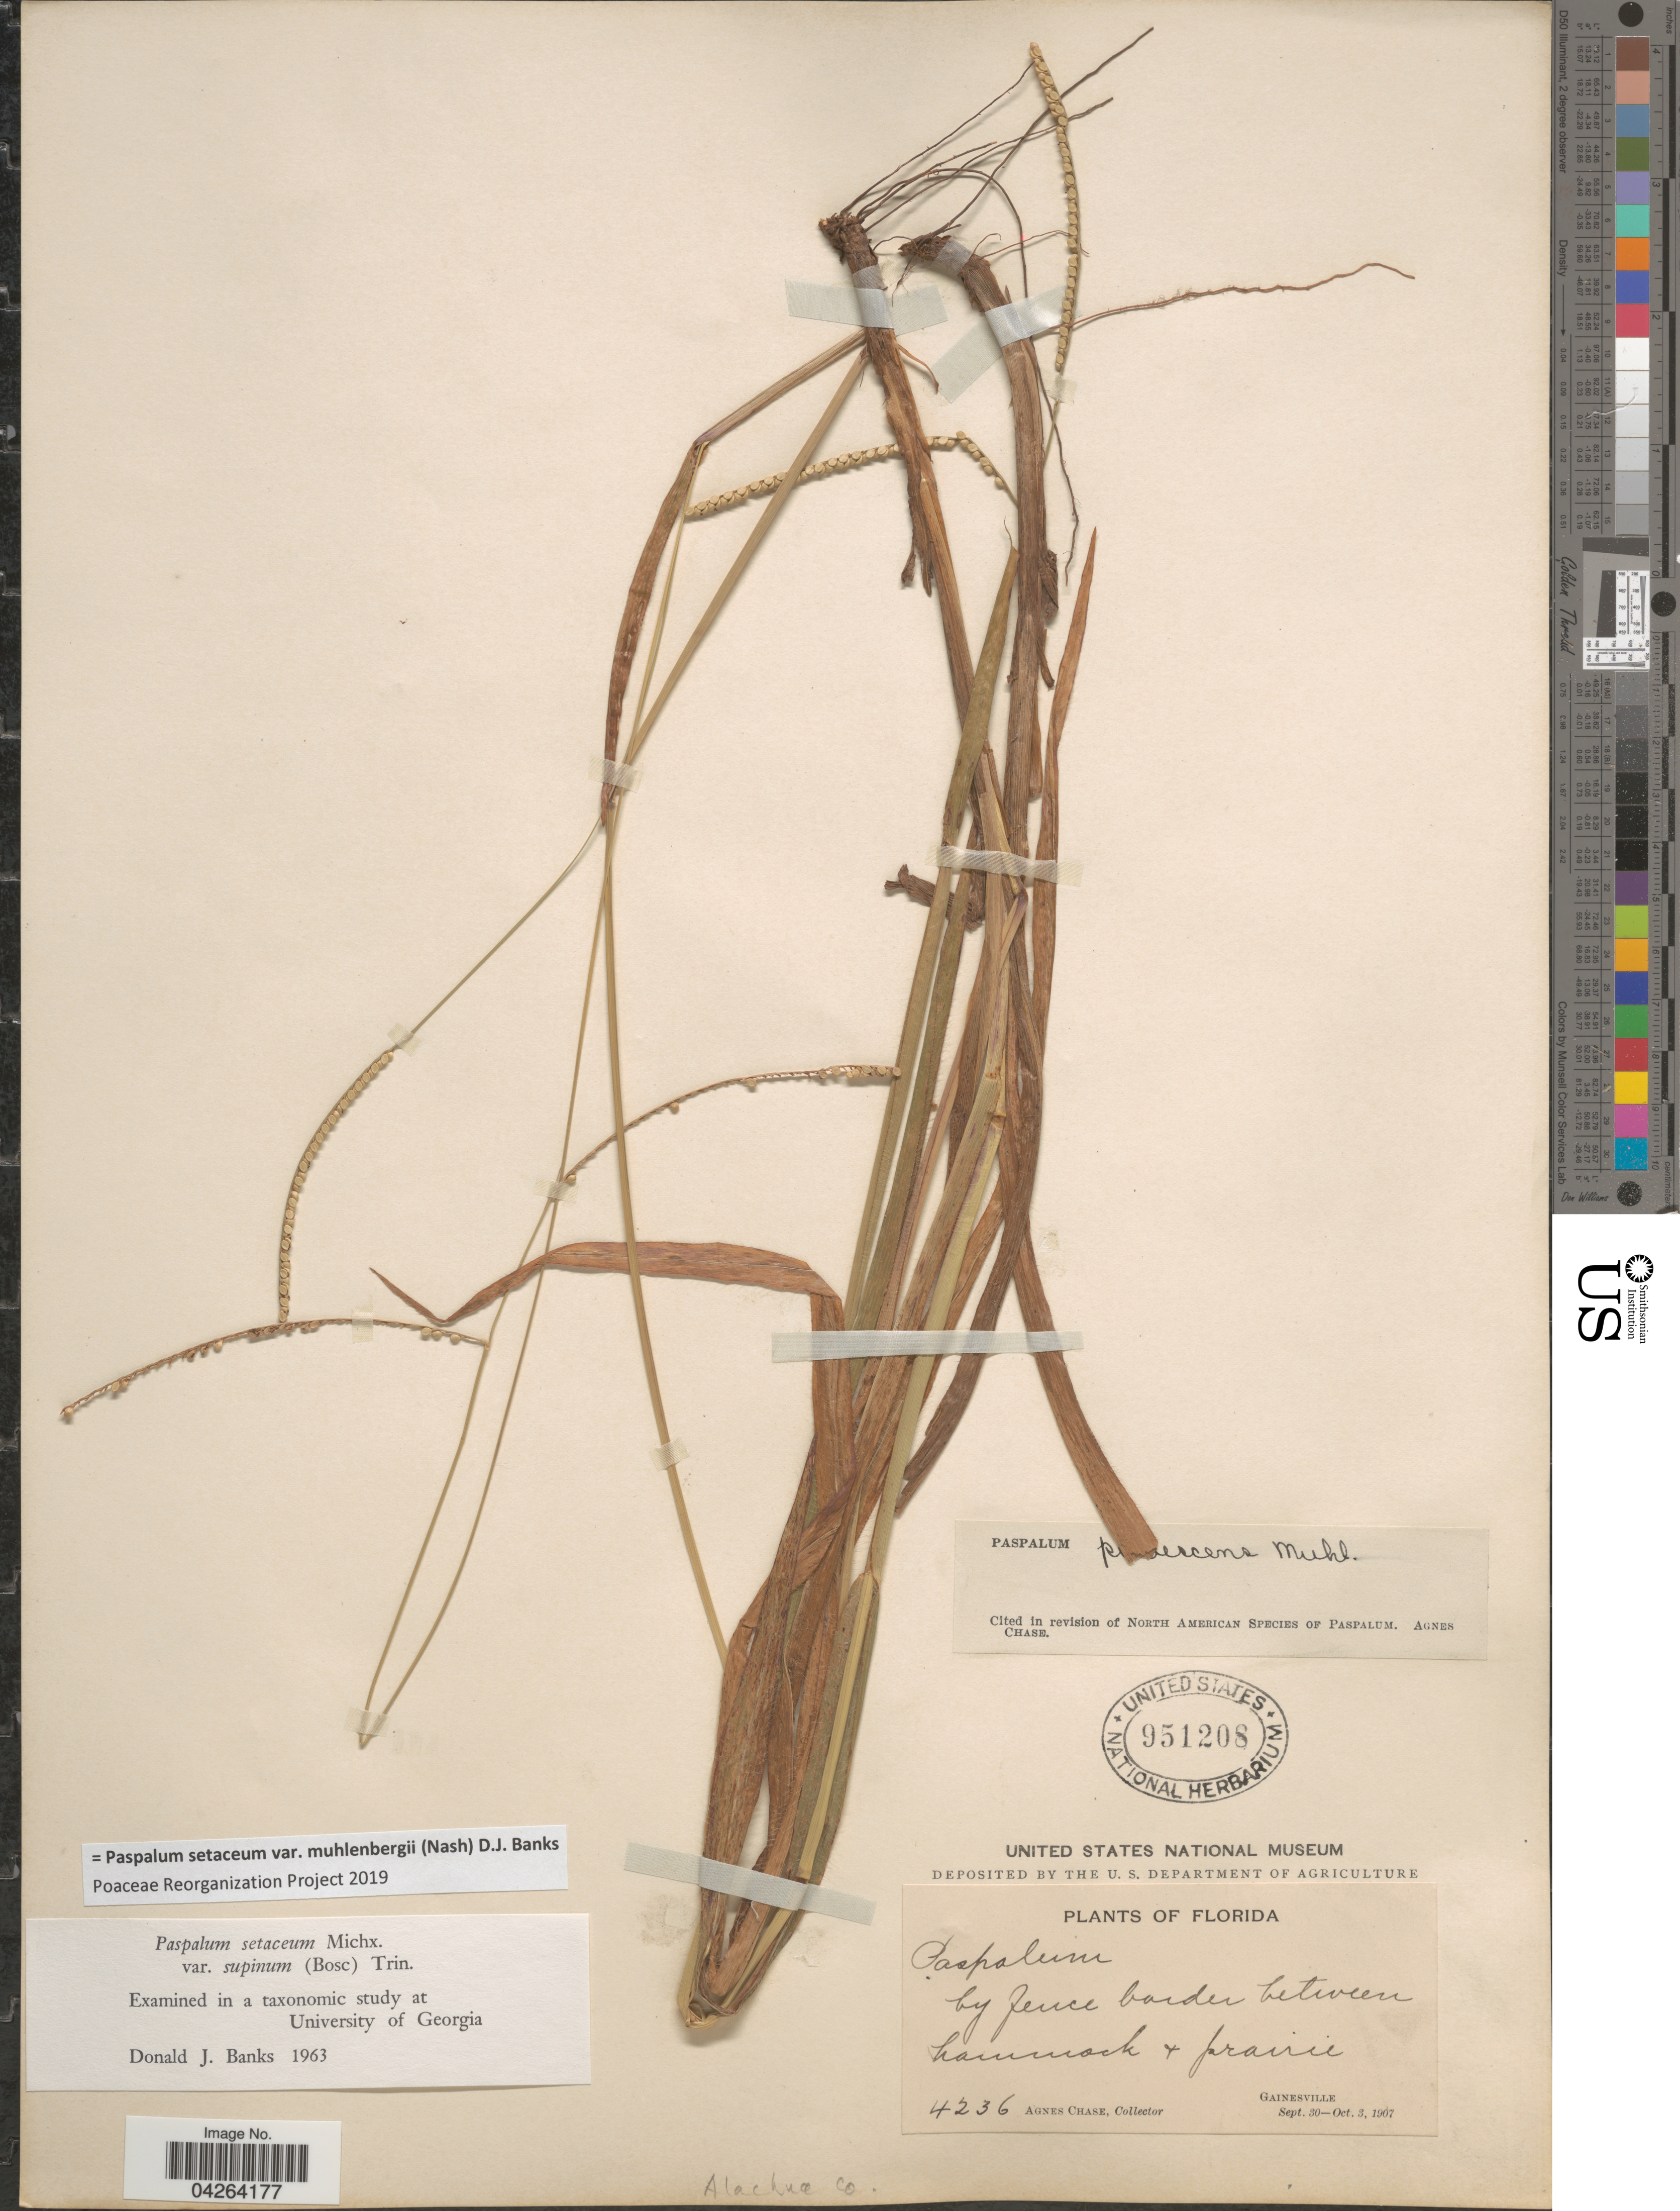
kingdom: Plantae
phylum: Tracheophyta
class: Liliopsida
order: Poales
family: Poaceae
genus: Paspalum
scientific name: Paspalum setaceum var. muhlenbergii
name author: (Nash) D.J. Banks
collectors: A. Chase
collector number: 4236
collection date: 1907-09-30/1907-10-03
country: United States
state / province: Florida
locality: By fence border between hammock & prairie. Gainesville. Alachua Co.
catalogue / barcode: US 951208